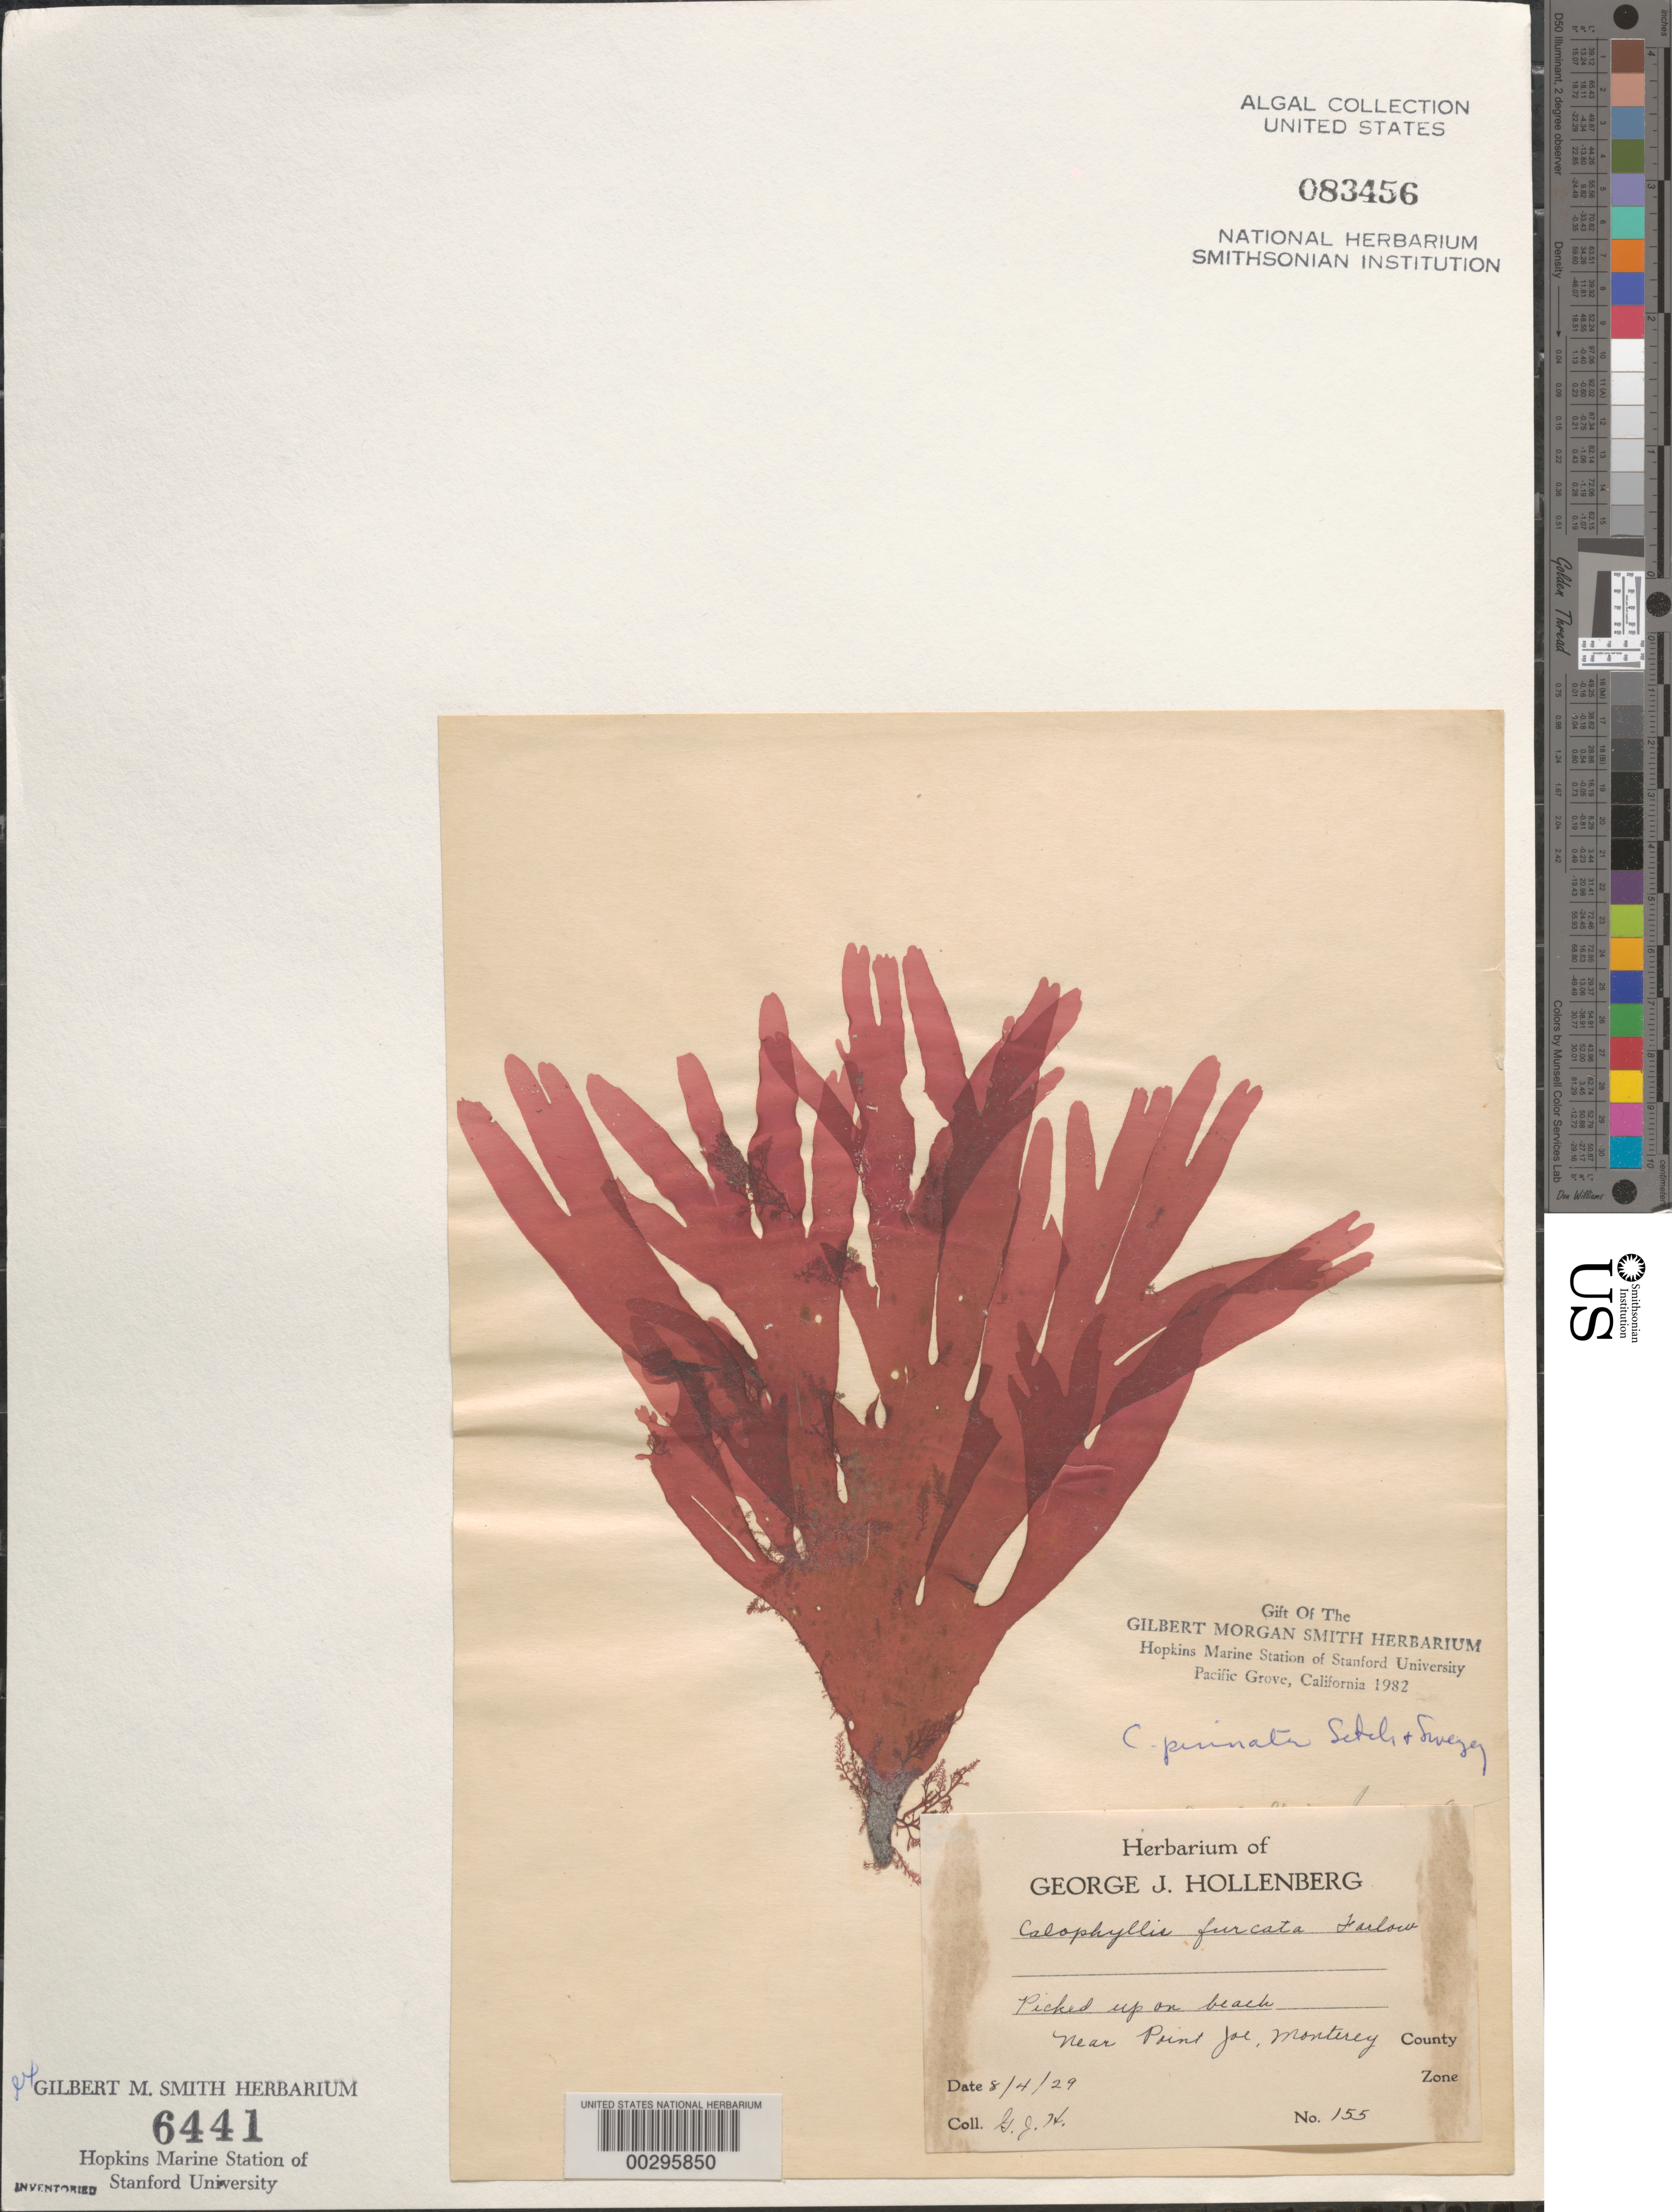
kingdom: Plantae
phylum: Rhodophyta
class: Florideophyceae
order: Gigartinales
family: Kallymeniaceae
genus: Callophyllis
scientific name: Callophyllis pinnata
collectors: G. Hollenberg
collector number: GJH 155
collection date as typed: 04 Aug 1929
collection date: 1929-08-04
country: United States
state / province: California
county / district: Monterey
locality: Near Point Joe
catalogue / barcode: US 83456